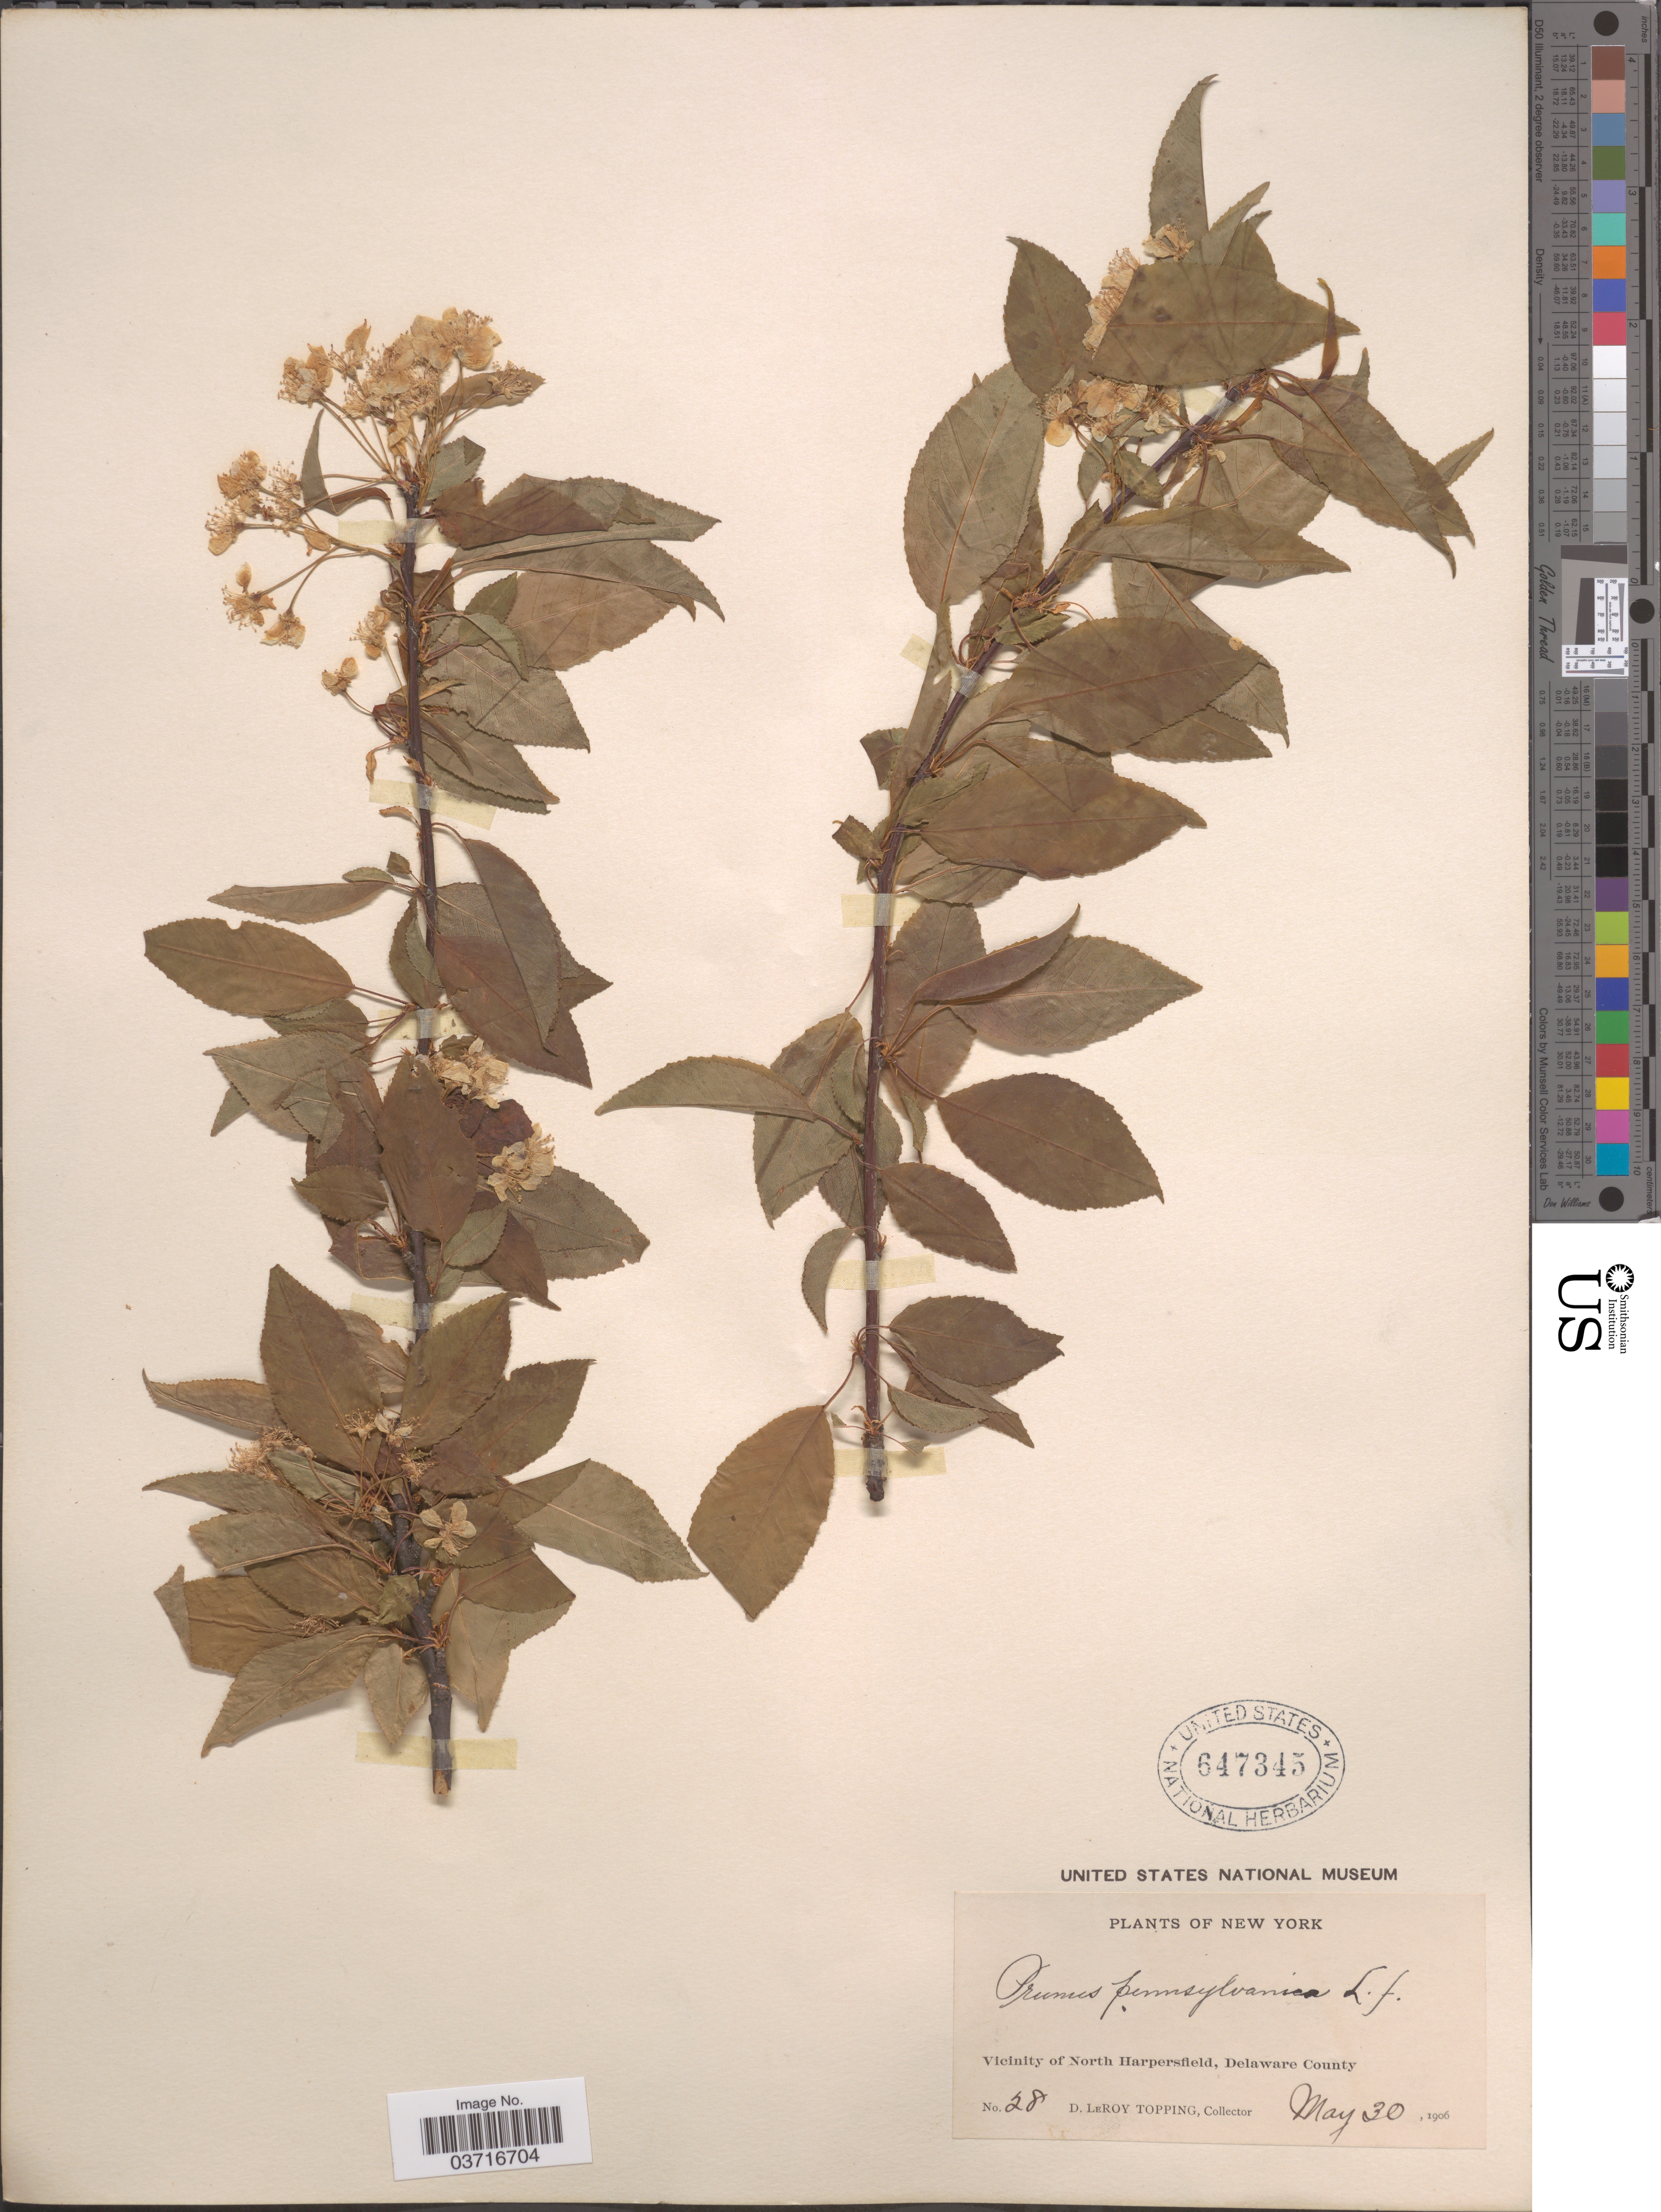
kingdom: Plantae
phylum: Tracheophyta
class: Magnoliopsida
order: Rosales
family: Rosaceae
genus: Prunus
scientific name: Prunus sp.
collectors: D. L. Topping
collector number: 28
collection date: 1906-05-30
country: United States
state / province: New York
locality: Vicinity of North Harpersfield, Delaware County.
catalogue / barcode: US 647345